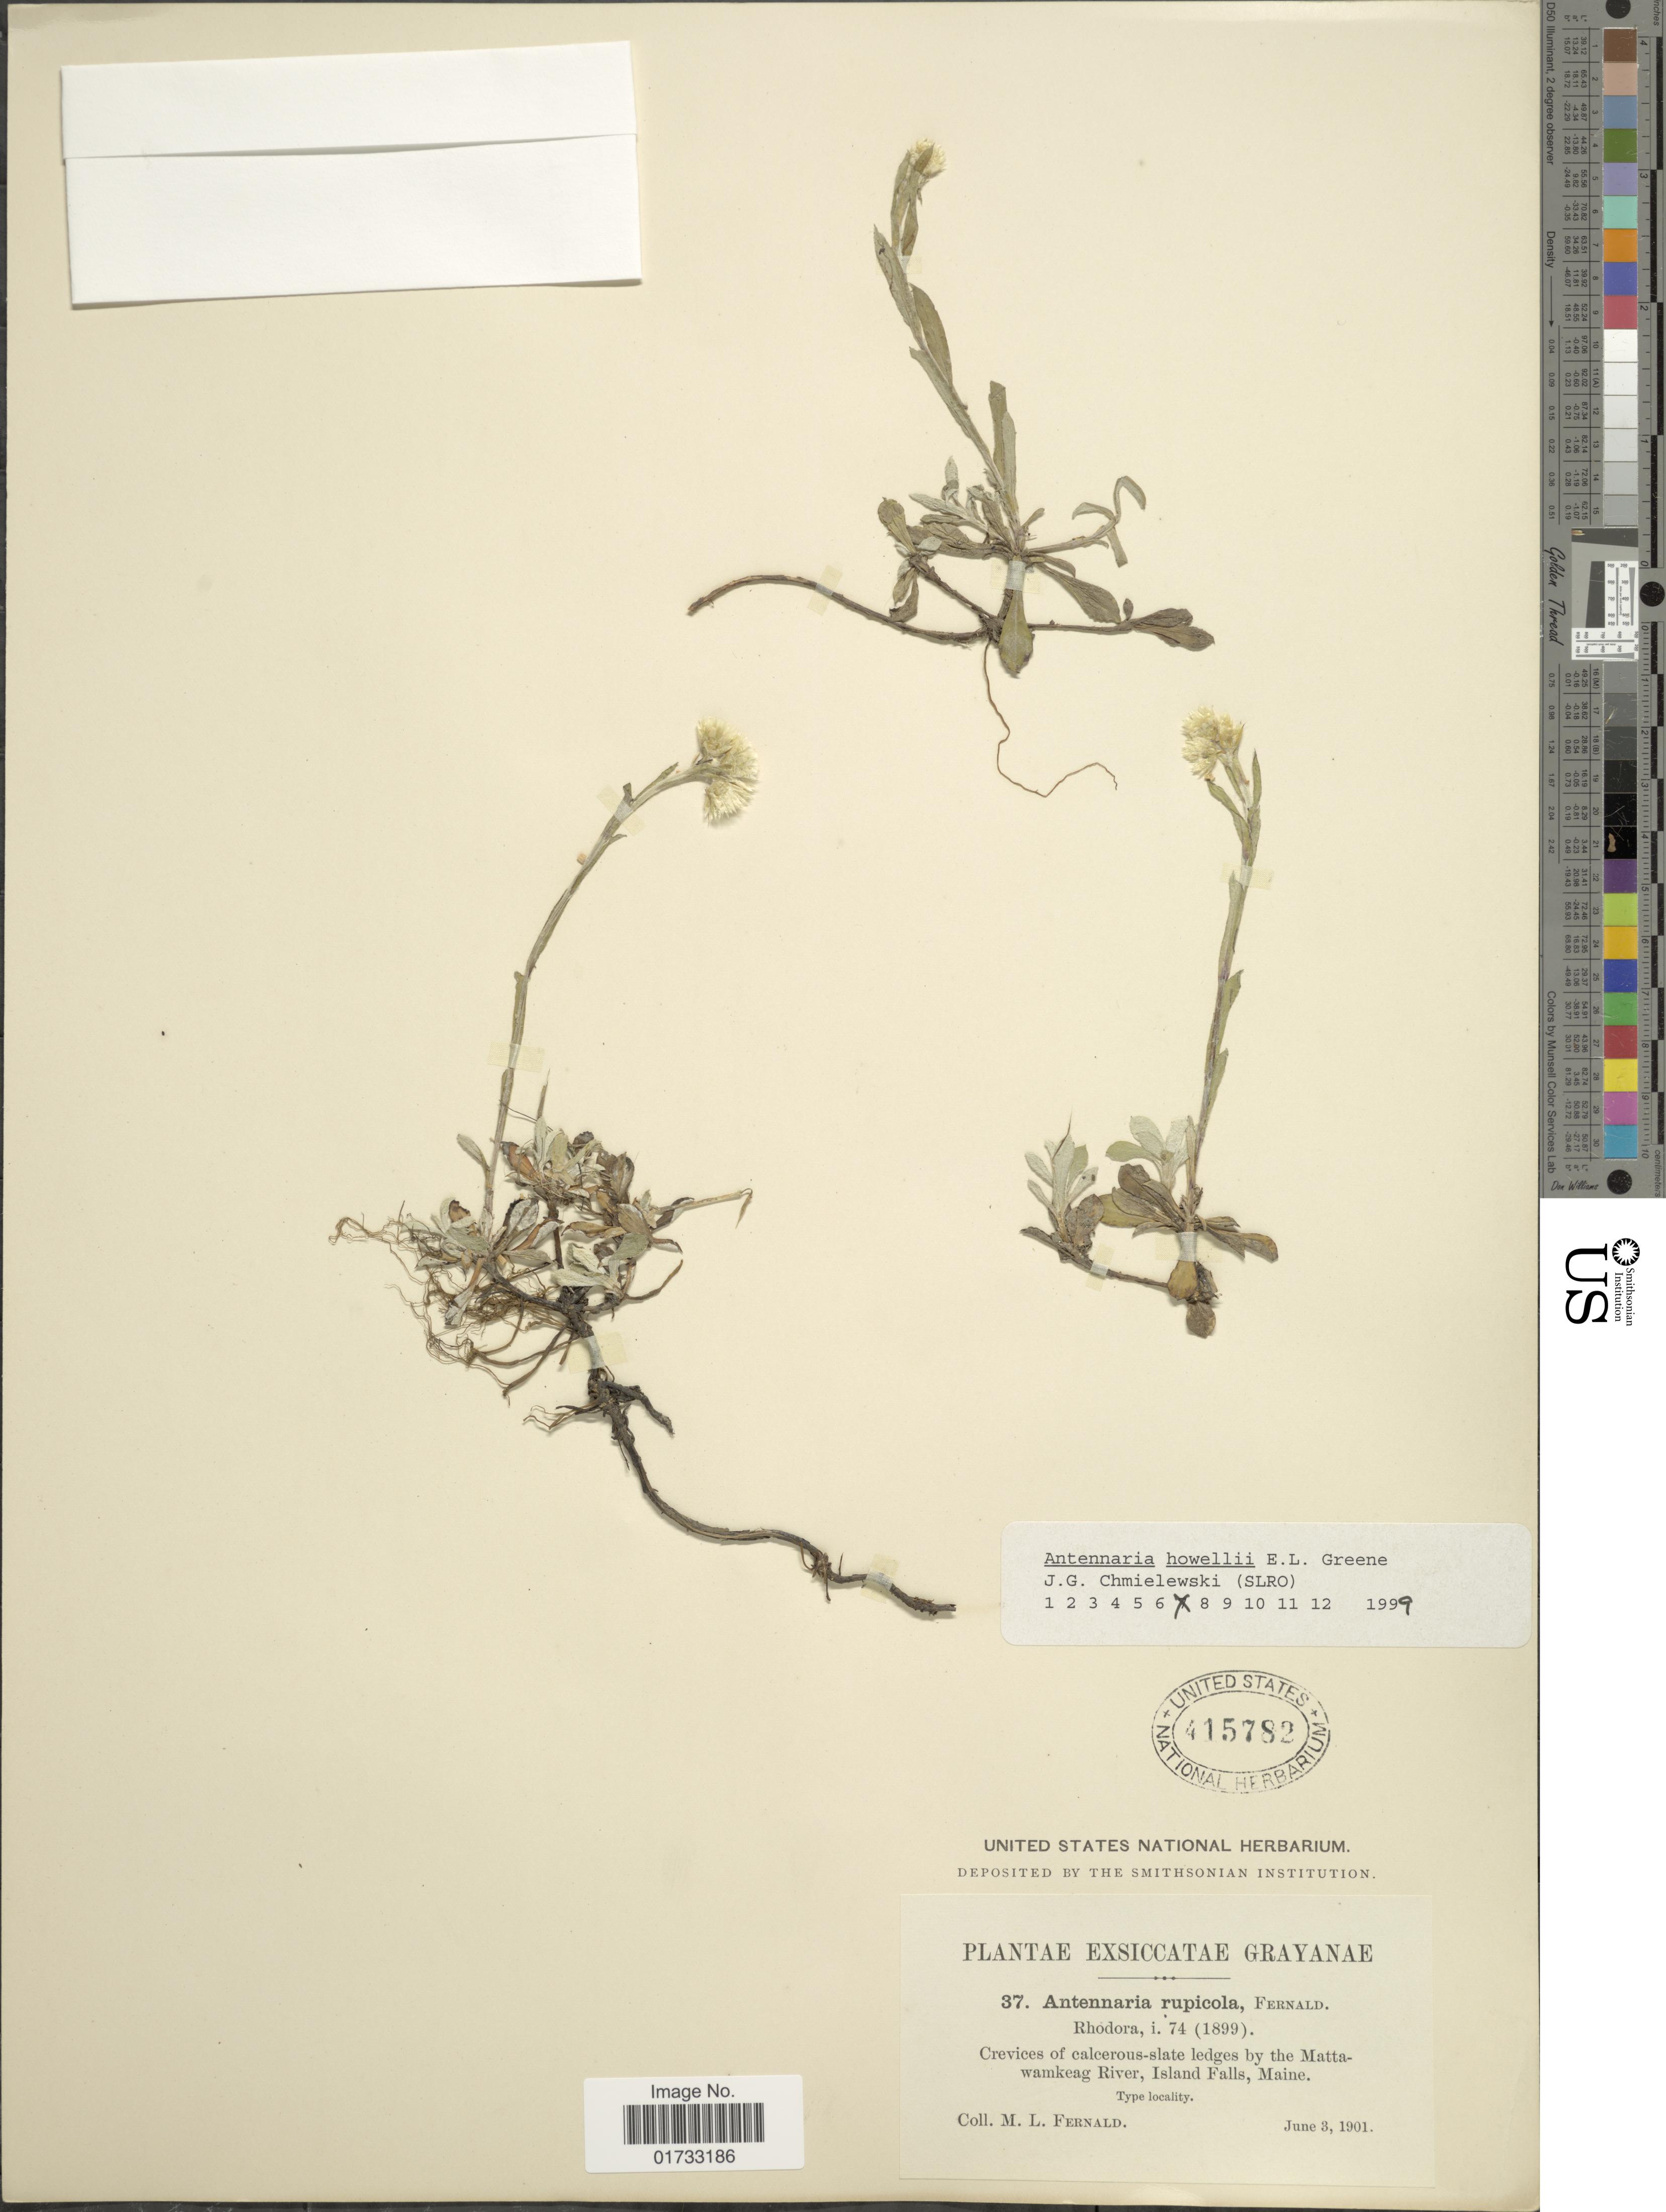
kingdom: Plantae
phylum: Tracheophyta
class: Magnoliopsida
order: Asterales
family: Asteraceae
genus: Antennaria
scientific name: Antennaria rupicola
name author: Fernald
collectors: M. L. Fernald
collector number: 37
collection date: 1901-06-03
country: United States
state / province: Maine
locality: Exsiccatae Grayanae, crevicies of calcerous-slate ledges by the Mattawamkeag River, Islands Falls,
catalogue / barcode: US 415782